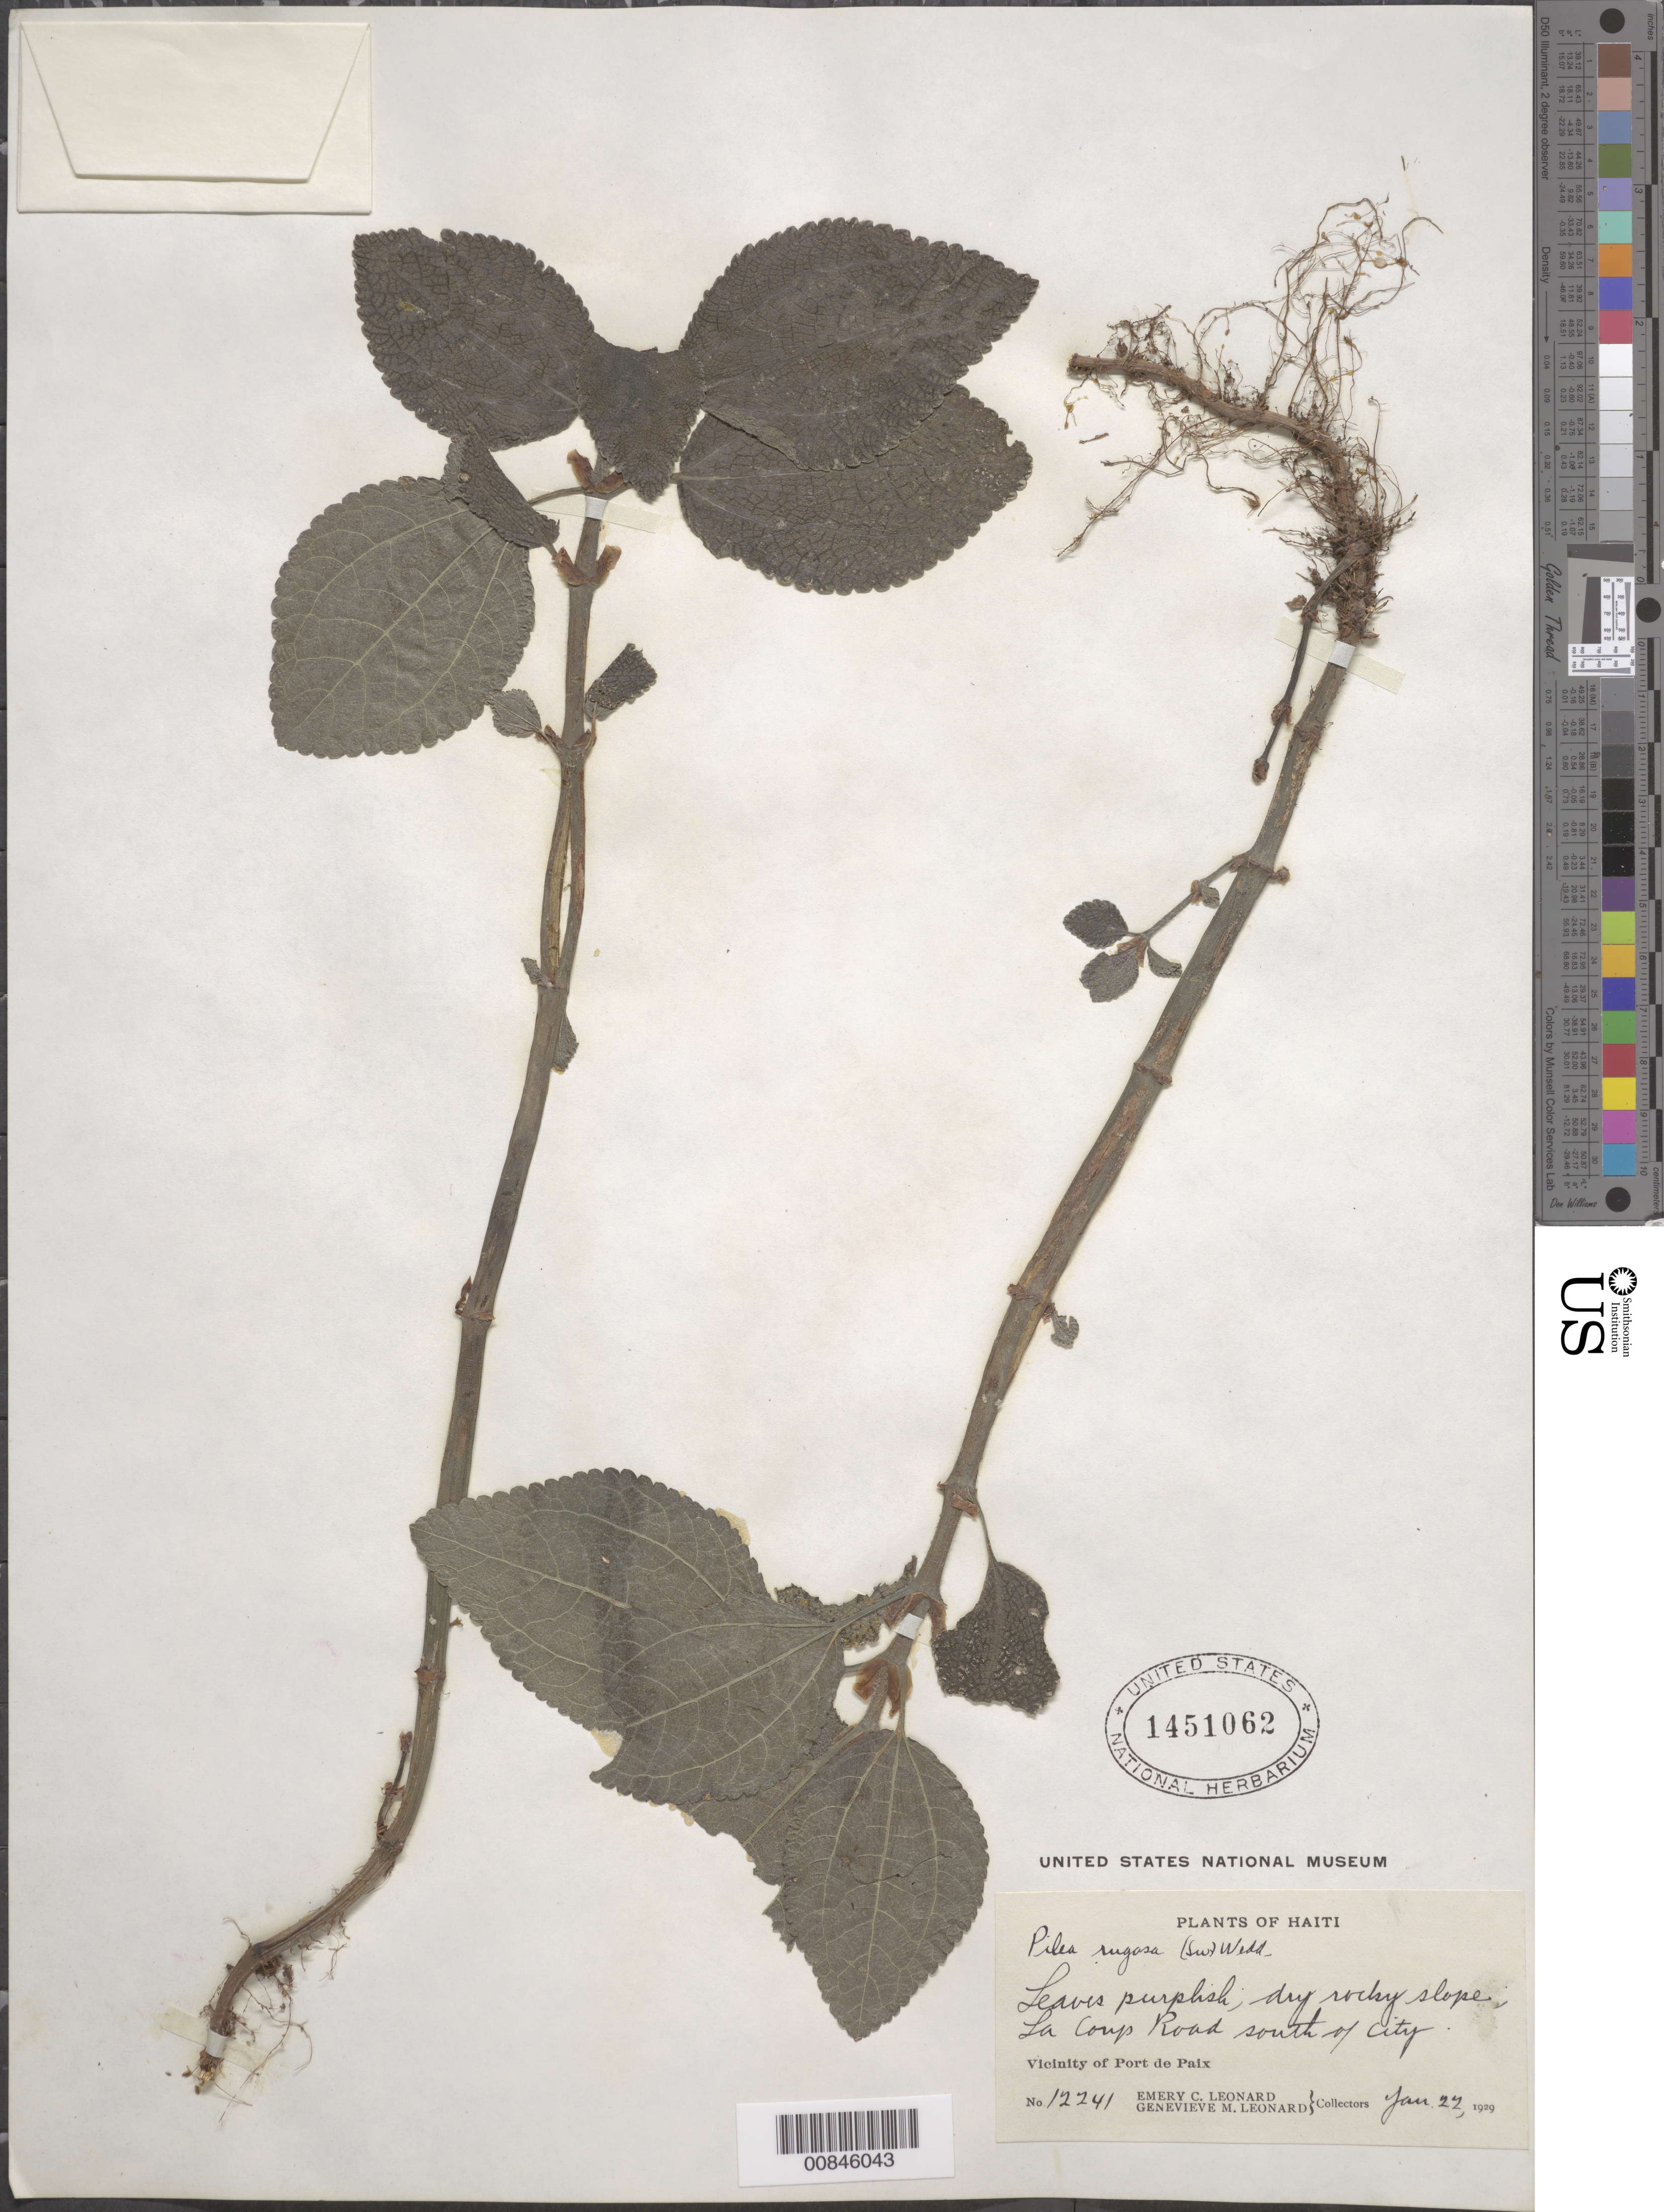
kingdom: Plantae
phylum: Tracheophyta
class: Magnoliopsida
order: Rosales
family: Urticaceae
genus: Pilea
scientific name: Pilea rugosa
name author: (Sw.) Wedd.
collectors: E. C. Leonard & G. M. Leonard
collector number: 12241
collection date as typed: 22 Jan 1929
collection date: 1929-01-22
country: Haiti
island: Hispaniola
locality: Vicinity of Port-de-Paix. La Coup Road south of city.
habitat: Dry rocky slope.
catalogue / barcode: US 1451062